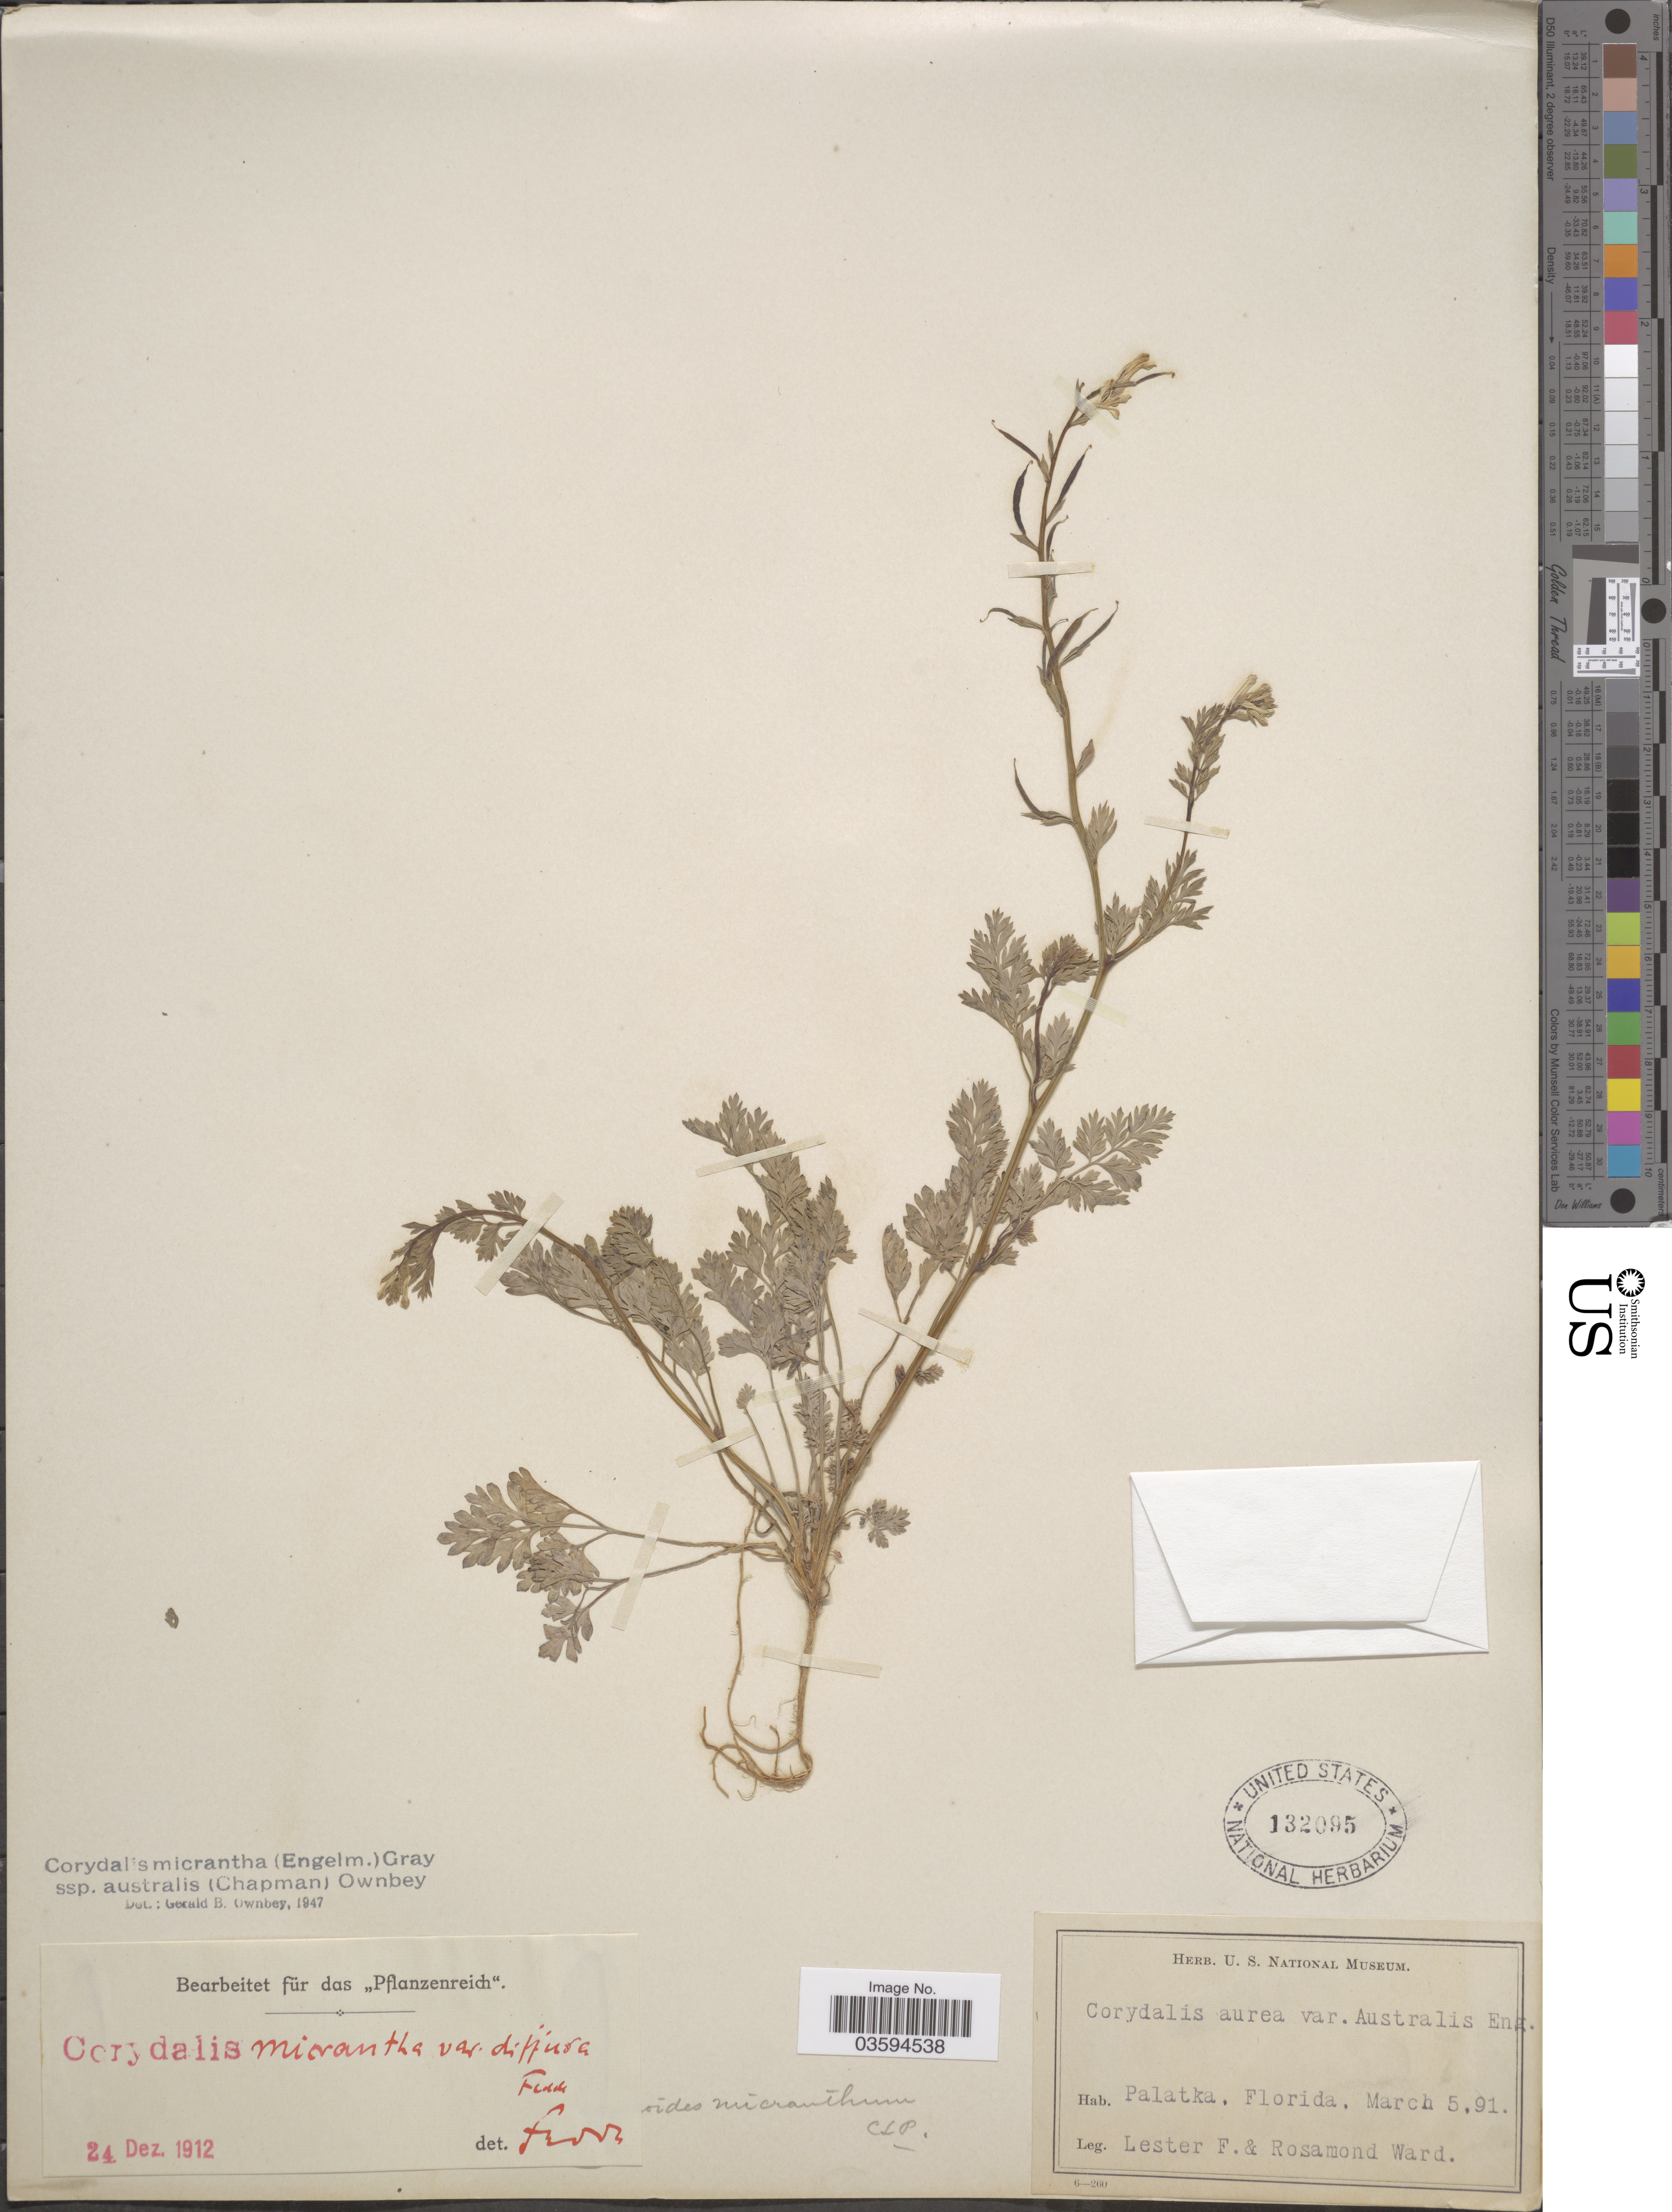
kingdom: Plantae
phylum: Tracheophyta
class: Magnoliopsida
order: Ranunculales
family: Papaveraceae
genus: Corydalis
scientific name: Corydalis micrantha subsp. australis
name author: (Chapm.) G.B. Ownbey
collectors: L. F. Ward & R. Ward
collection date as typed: Transcribed d/m/y: 5/3/91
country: United States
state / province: Florida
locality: Palatka.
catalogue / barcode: US 132095